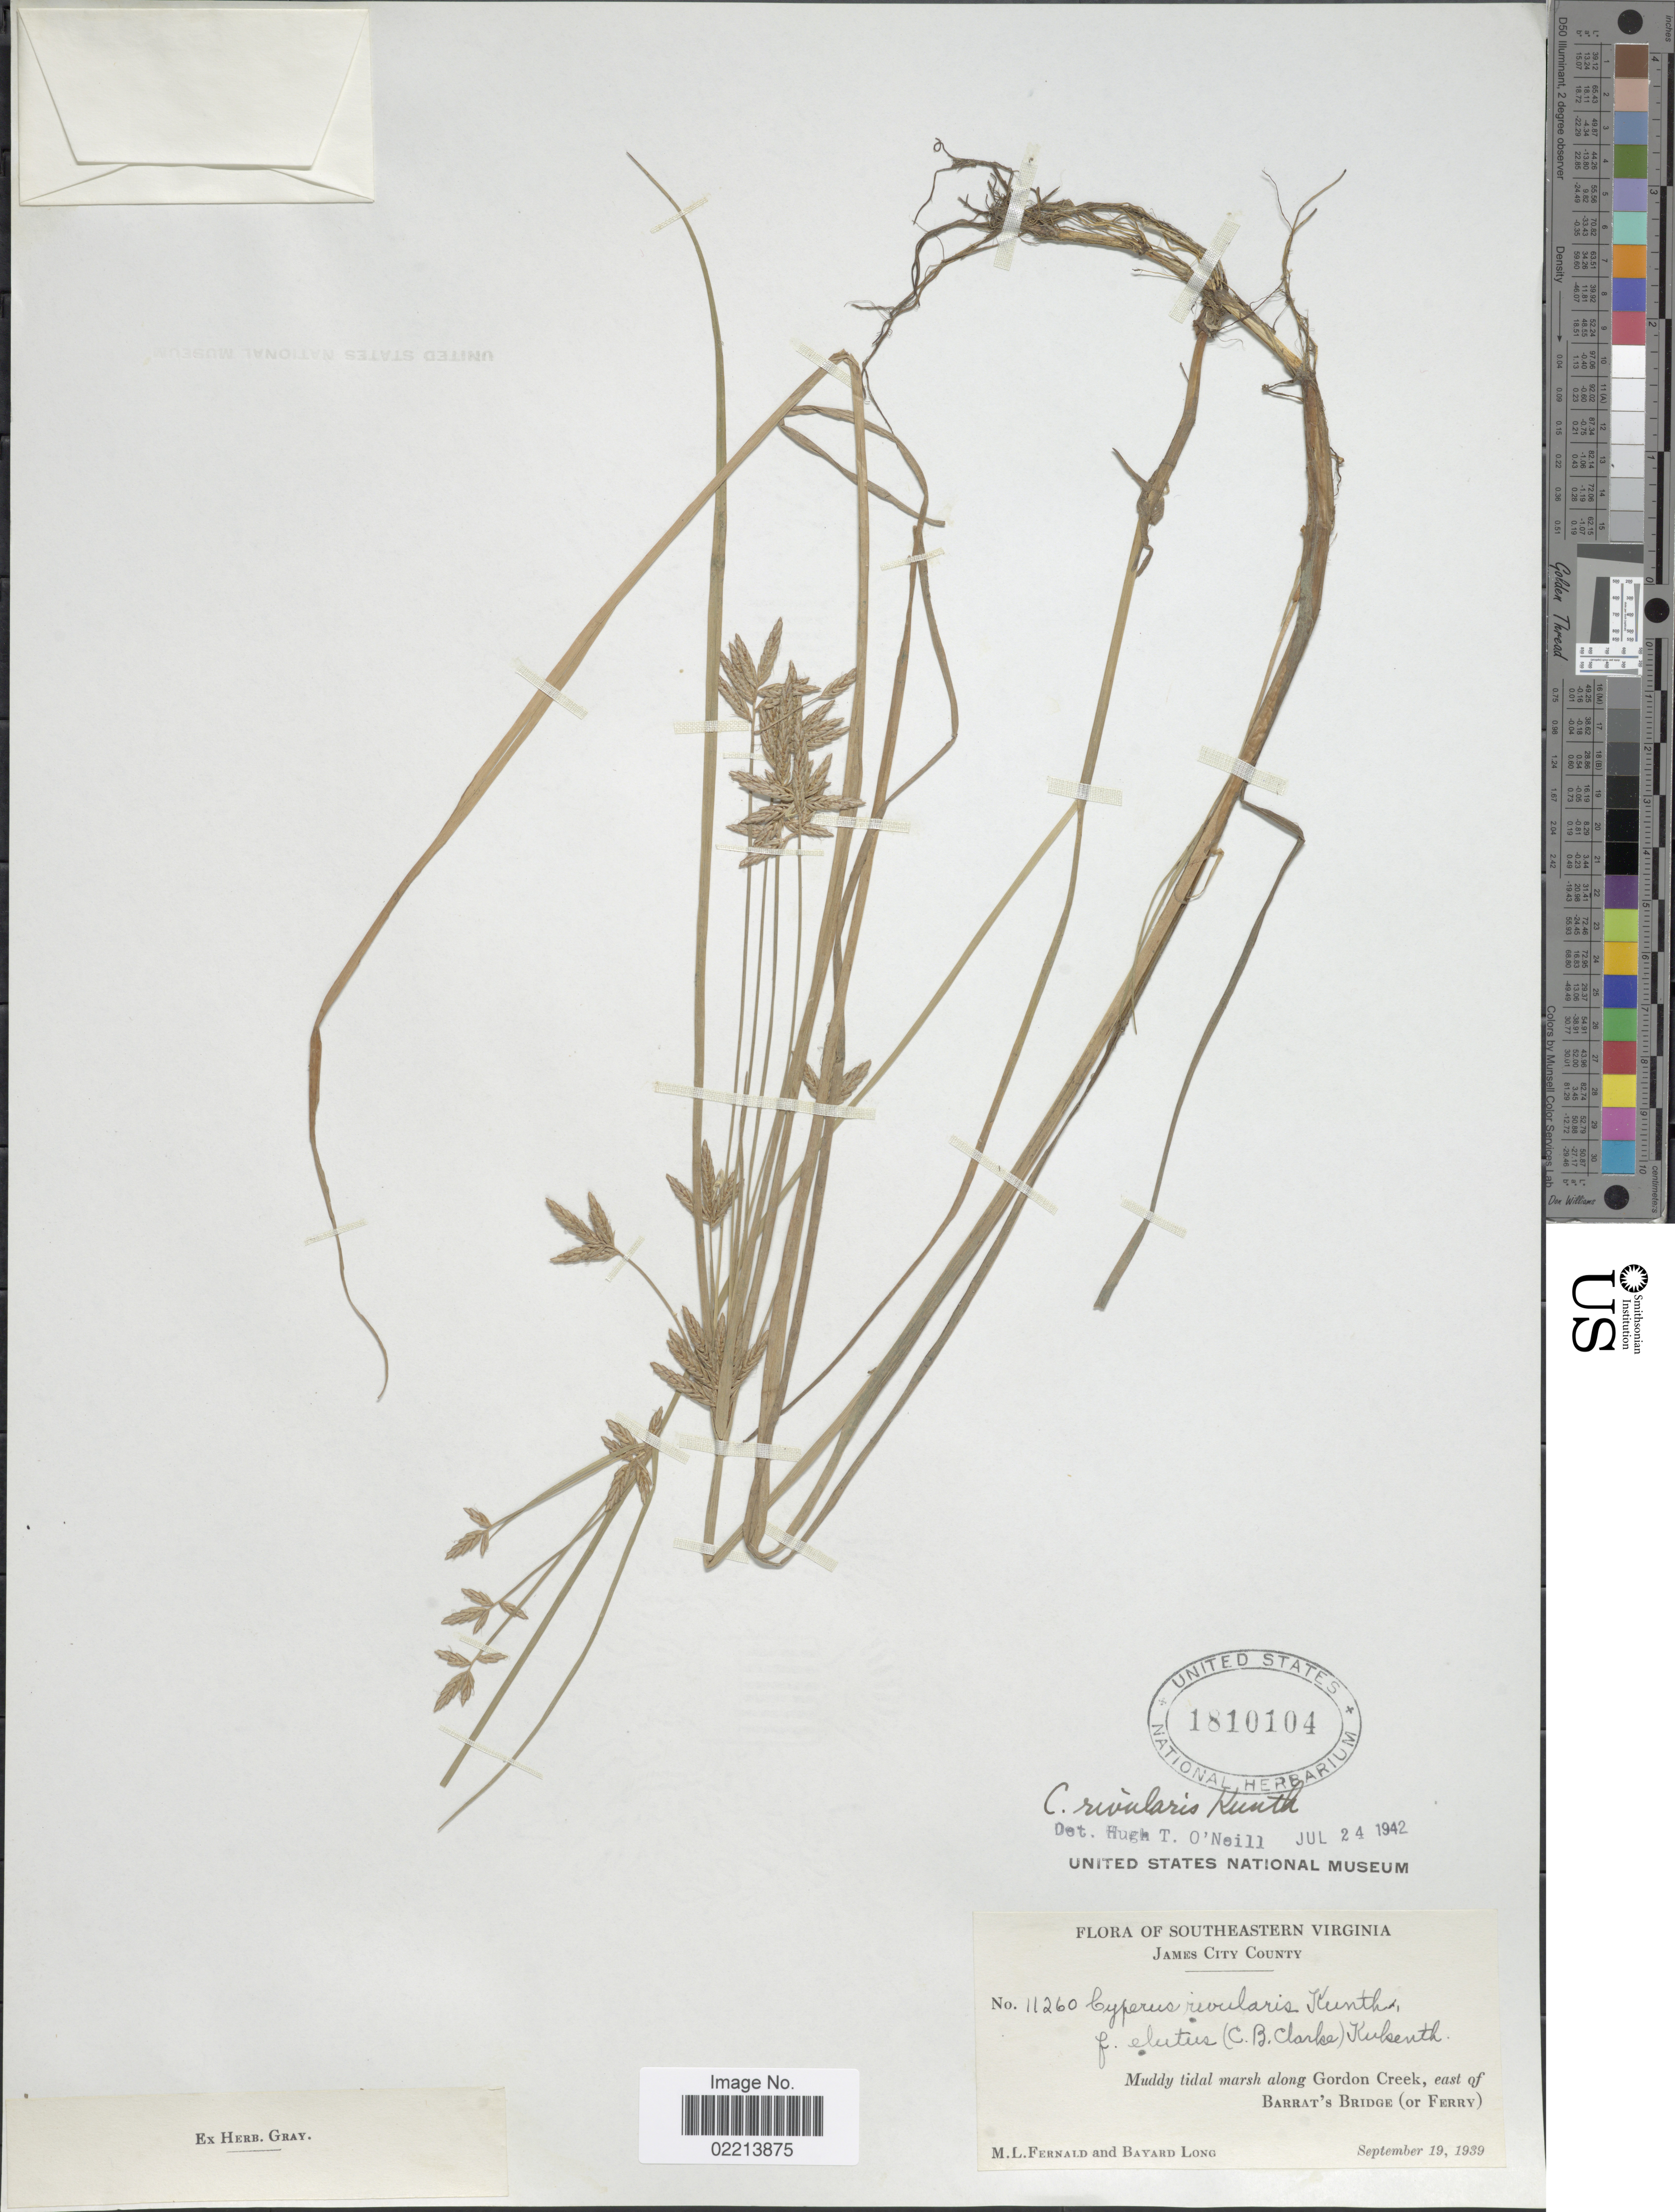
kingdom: Plantae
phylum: Tracheophyta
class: Liliopsida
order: Poales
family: Cyperaceae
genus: Cyperus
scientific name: Cyperus bipartitus Torr.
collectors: M. L. Fernald & B. Long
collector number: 11260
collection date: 1939-09-19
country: United States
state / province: Virginia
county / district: James City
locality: Southeastern Virginia. James City County. Muddy tidal marsh along Gordon Creek, east of Barrat's Bridge (or Ferry)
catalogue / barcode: US 1810104